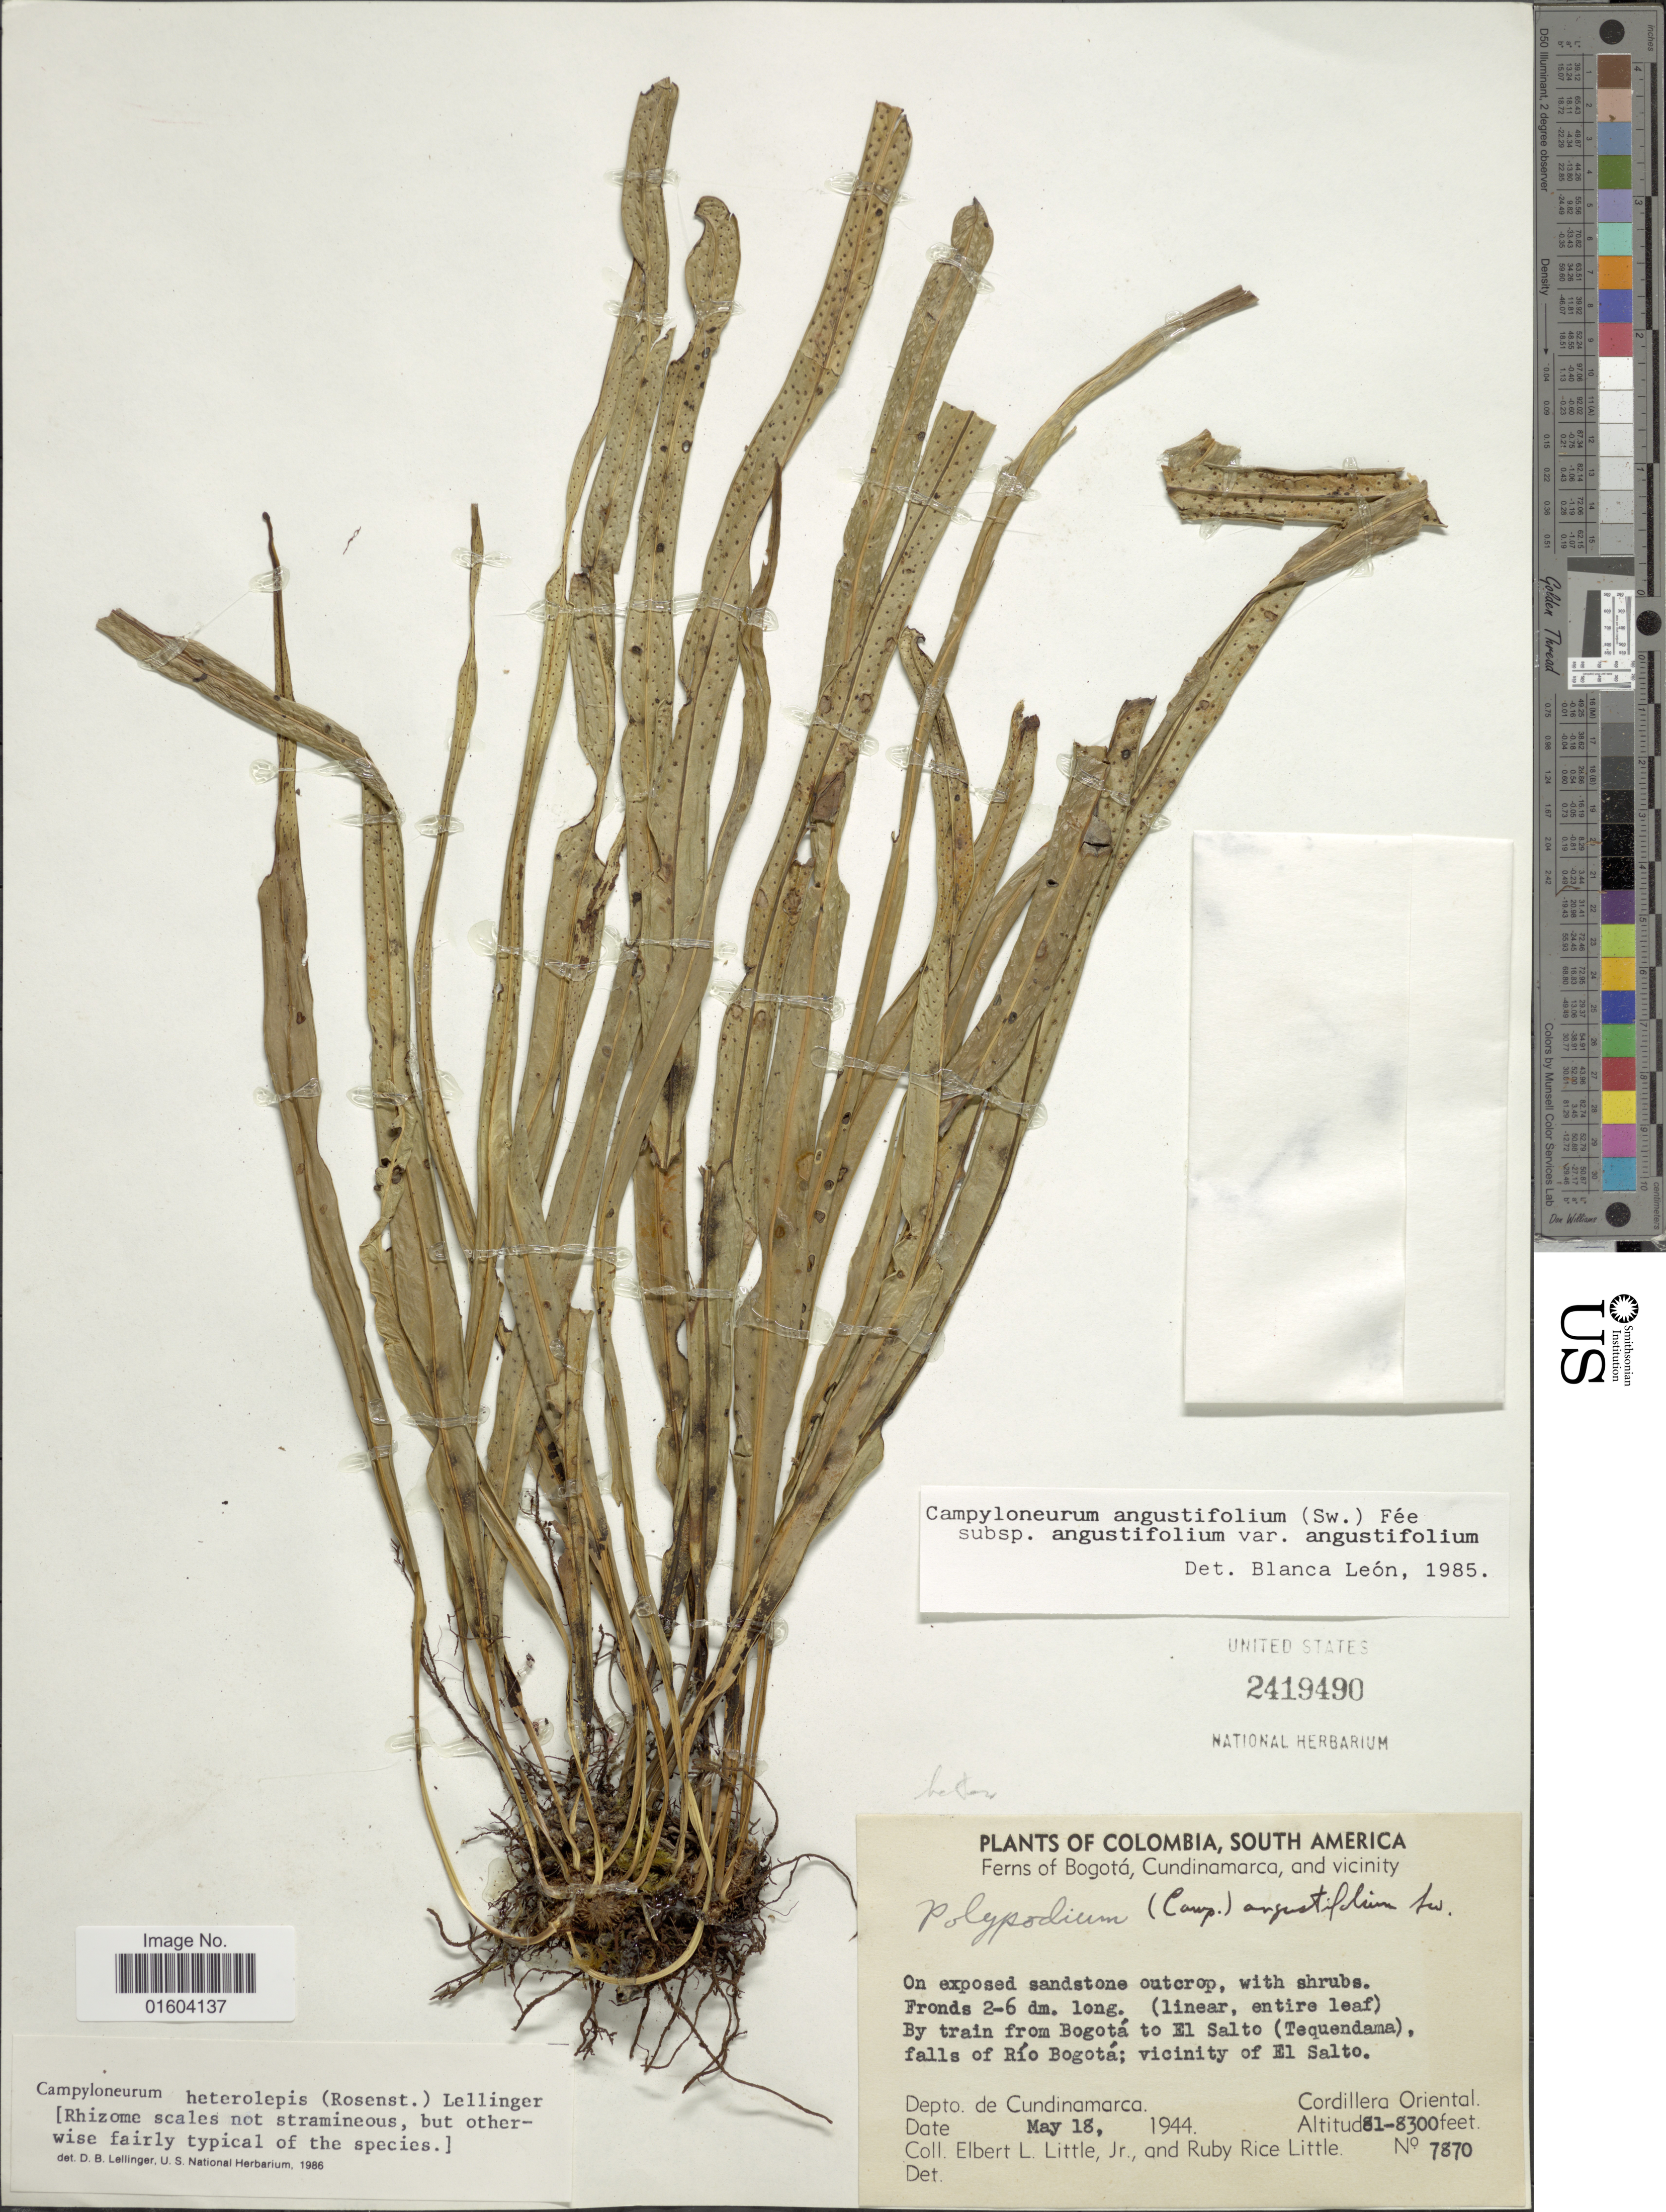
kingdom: Plantae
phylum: Tracheophyta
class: Polypodiopsida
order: Polypodiales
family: Polypodiaceae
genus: Campyloneurum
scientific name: Campyloneurum chlorolepis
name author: Alston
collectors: E. L. Little & R. R. Little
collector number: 7870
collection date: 1944-05-18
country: Colombia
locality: Bogota, Cundinamarca, and vicinity. By train from Bogoto to El Salto (Tequendama), falls of Rio Bogoto; vicinity of El Salto.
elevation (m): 2469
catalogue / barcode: US 2419490